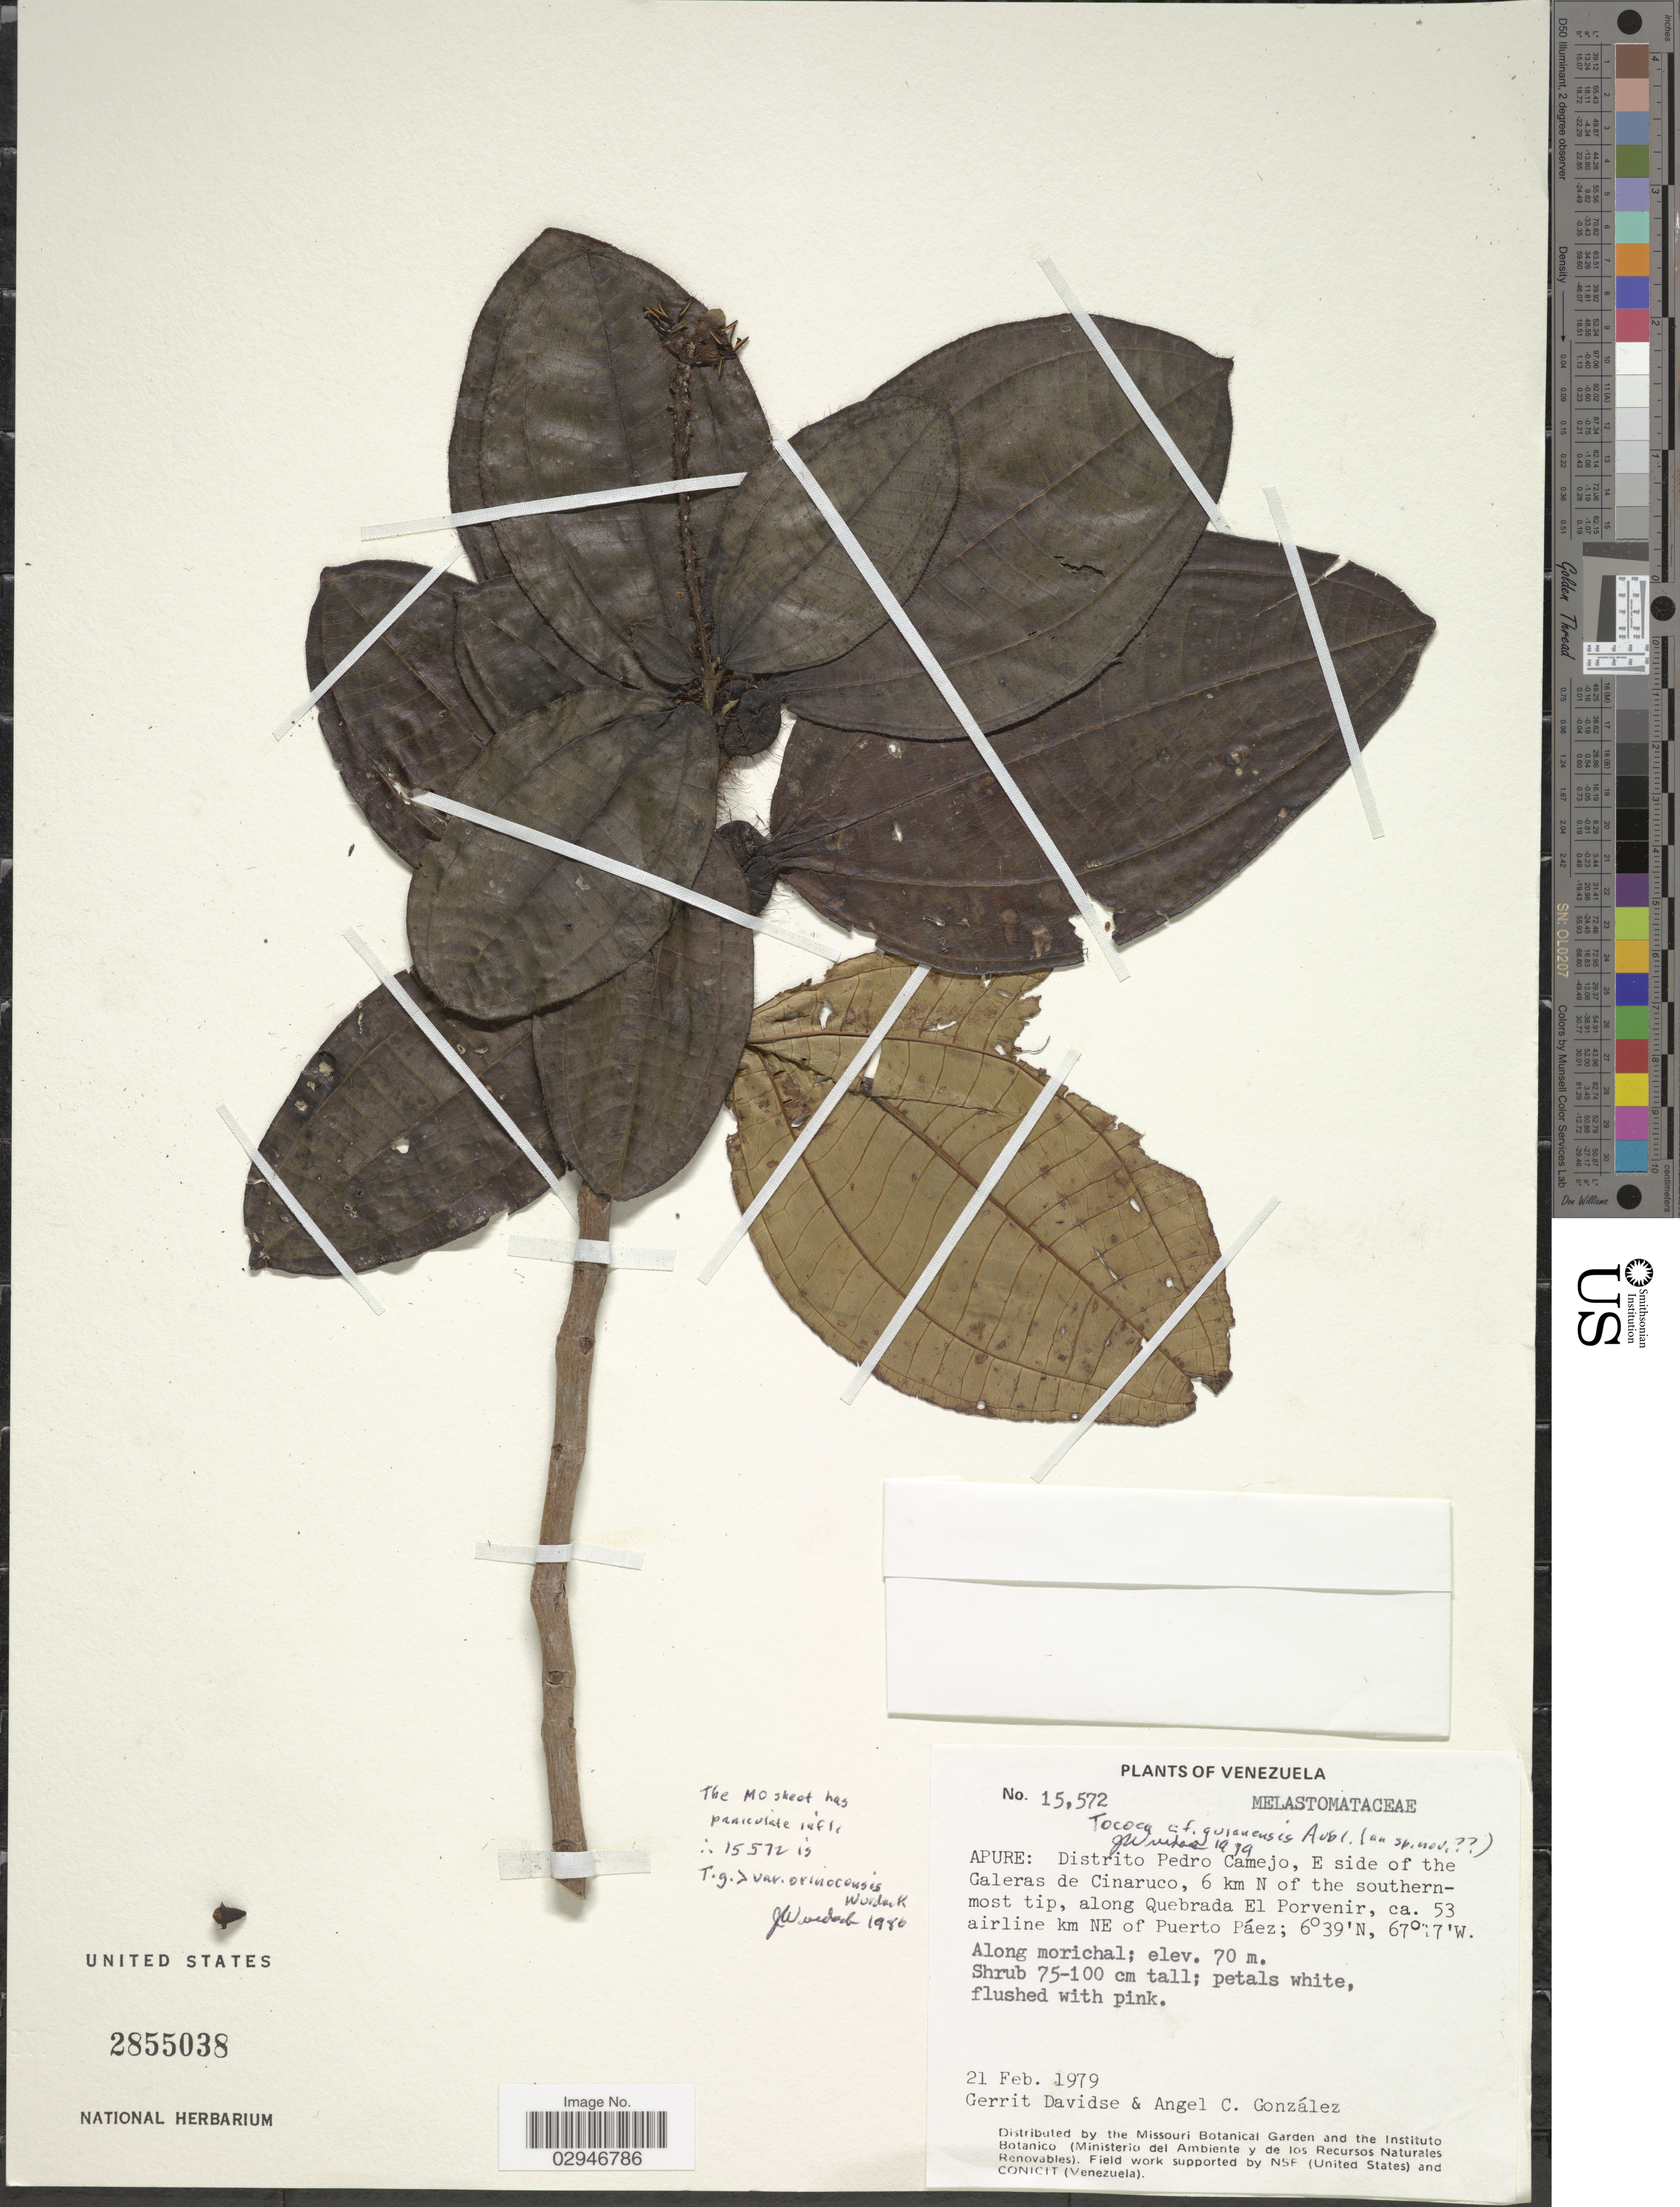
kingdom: Plantae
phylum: Tracheophyta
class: Magnoliopsida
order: Myrtales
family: Melastomataceae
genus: Tococa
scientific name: Tococa guianensis var. orinocensis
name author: Wurdack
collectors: G. Davidse & A. C. González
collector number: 15572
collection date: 1979-02-21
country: Venezuela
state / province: Apure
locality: Distrito Pedro Camejo, E side of the Galeras de Cinaruco, 6 km N of the southern-most tip, along Quebrada El Porvenir, ca. 53 airline km NE of Puerto Páez. Along morichal.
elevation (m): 70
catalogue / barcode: US 2855038